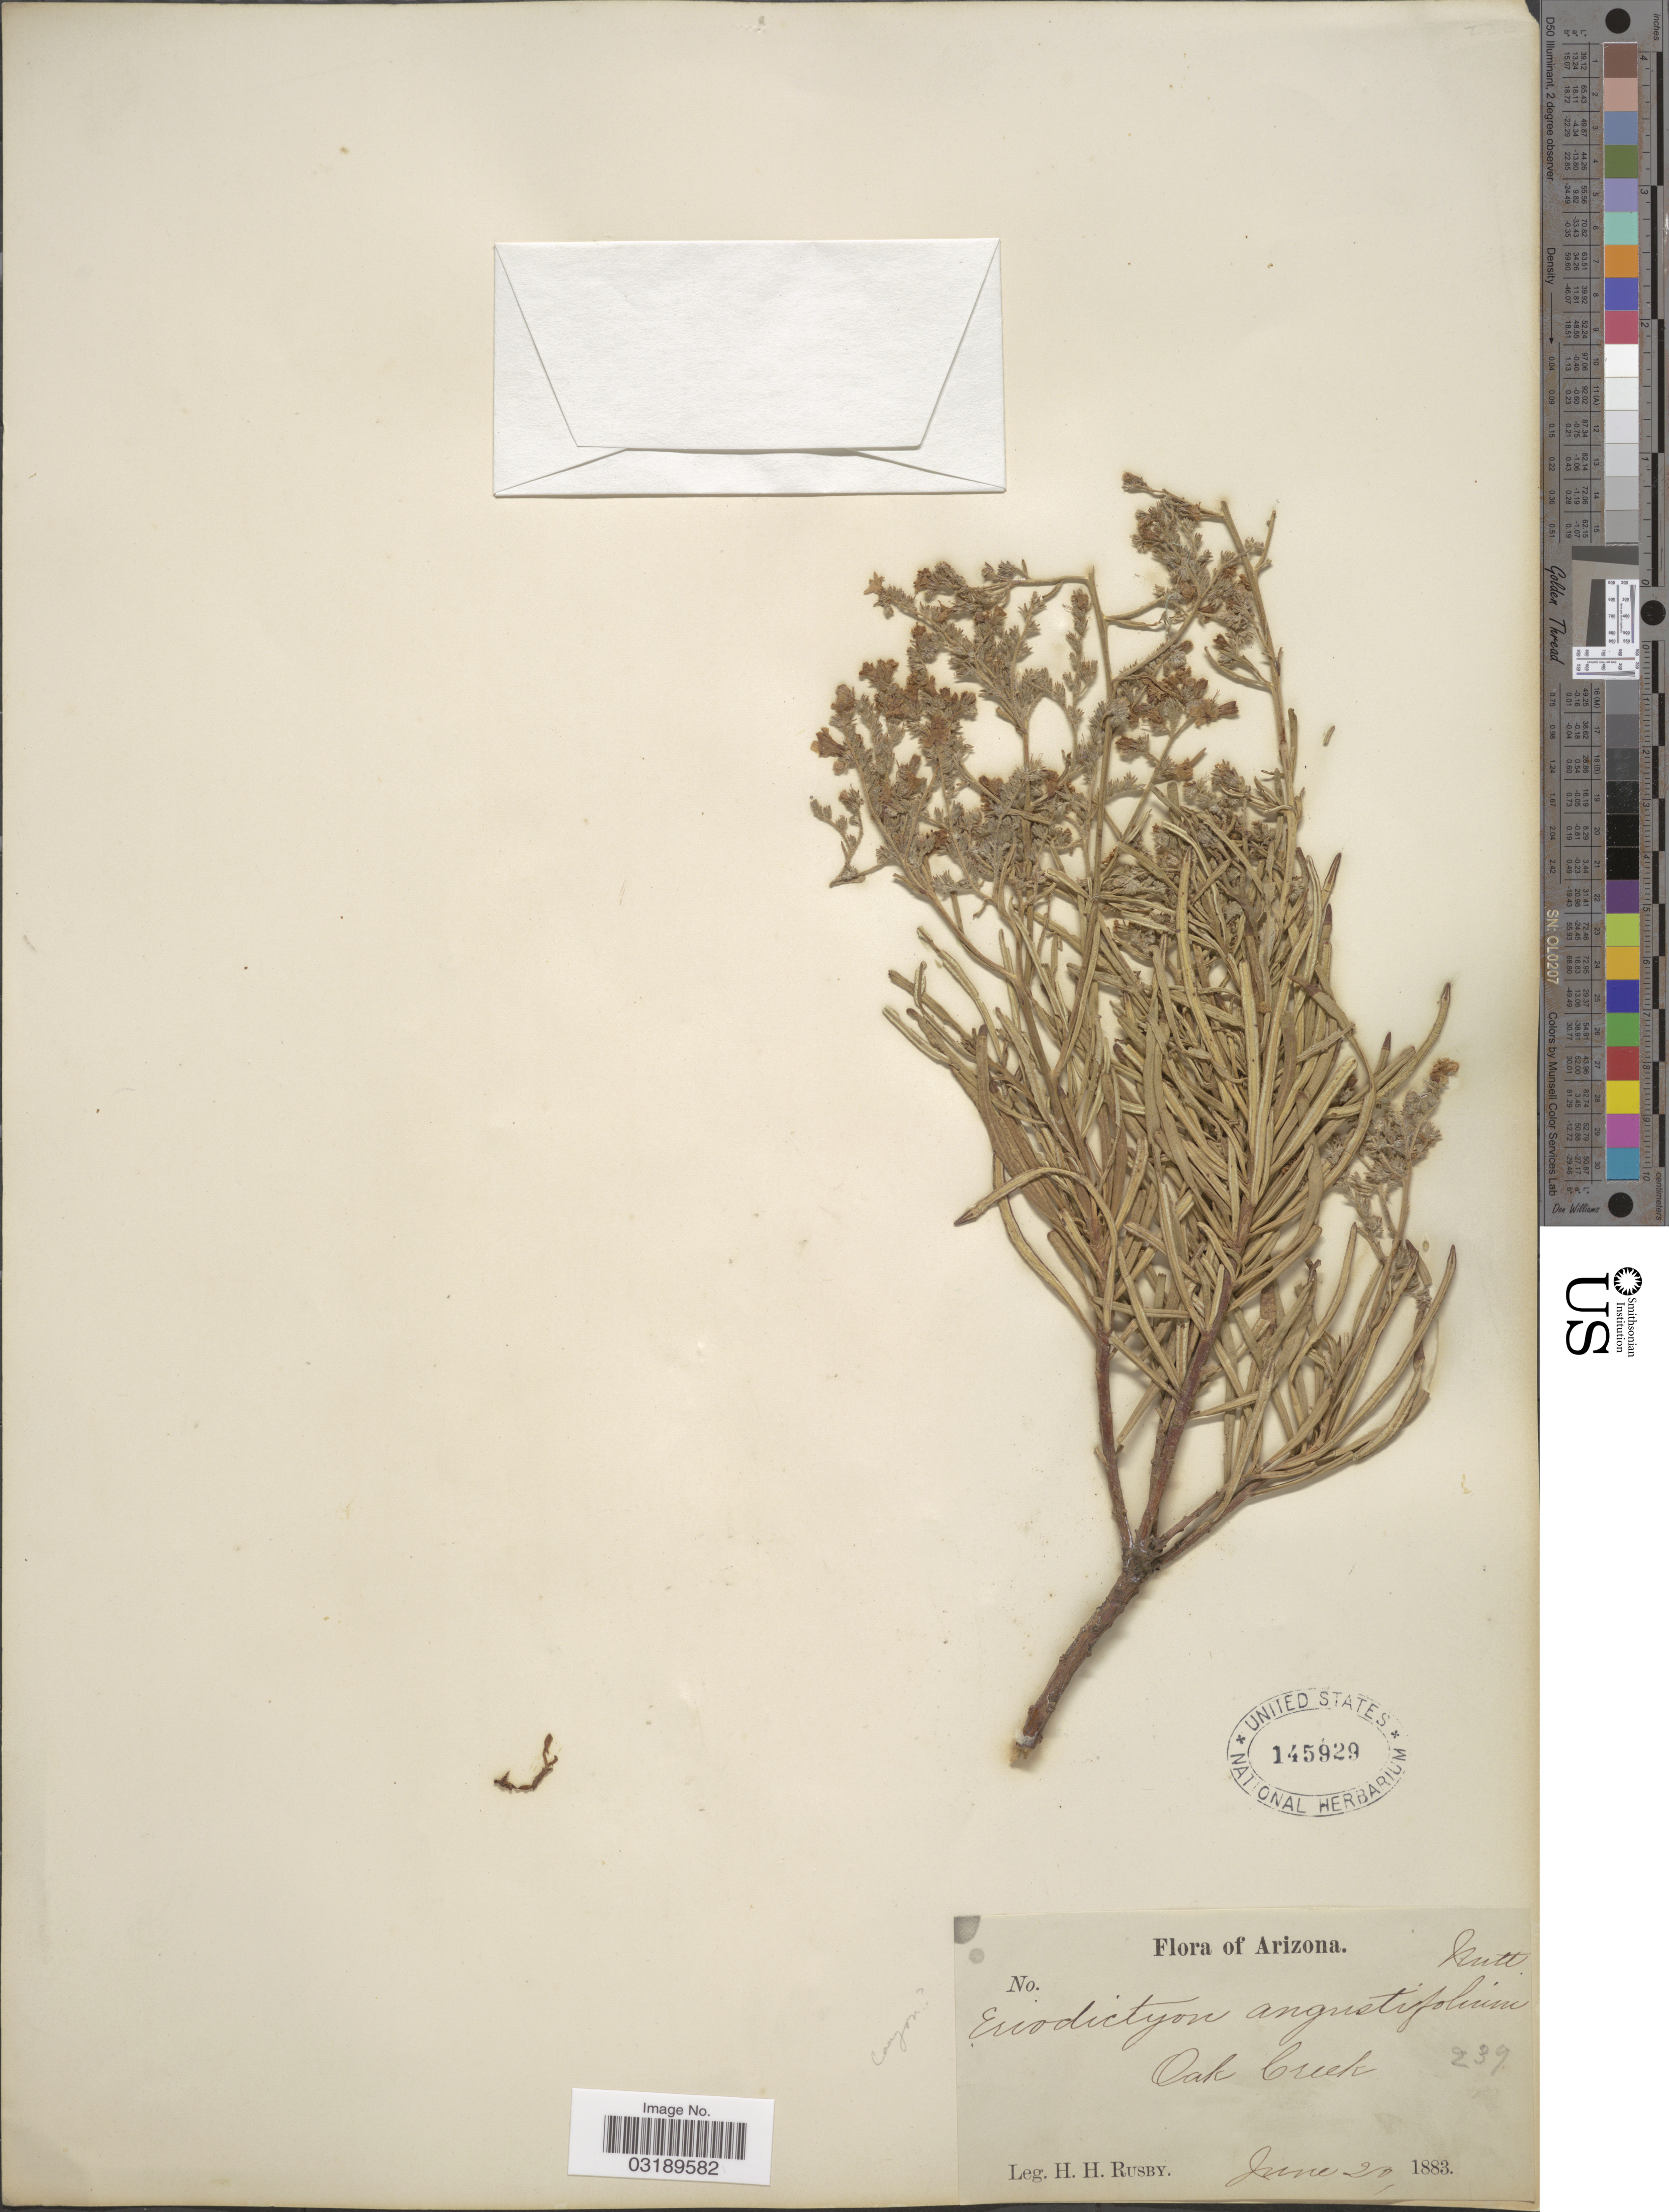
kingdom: Plantae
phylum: Tracheophyta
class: Magnoliopsida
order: Boraginales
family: Namaceae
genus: Eriodictyon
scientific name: Eriodictyon angustifolium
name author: Nutt.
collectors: H. H. Rusby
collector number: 239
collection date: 1883-06-20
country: United States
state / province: Arizona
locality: Oak Creek.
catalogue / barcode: US 145929